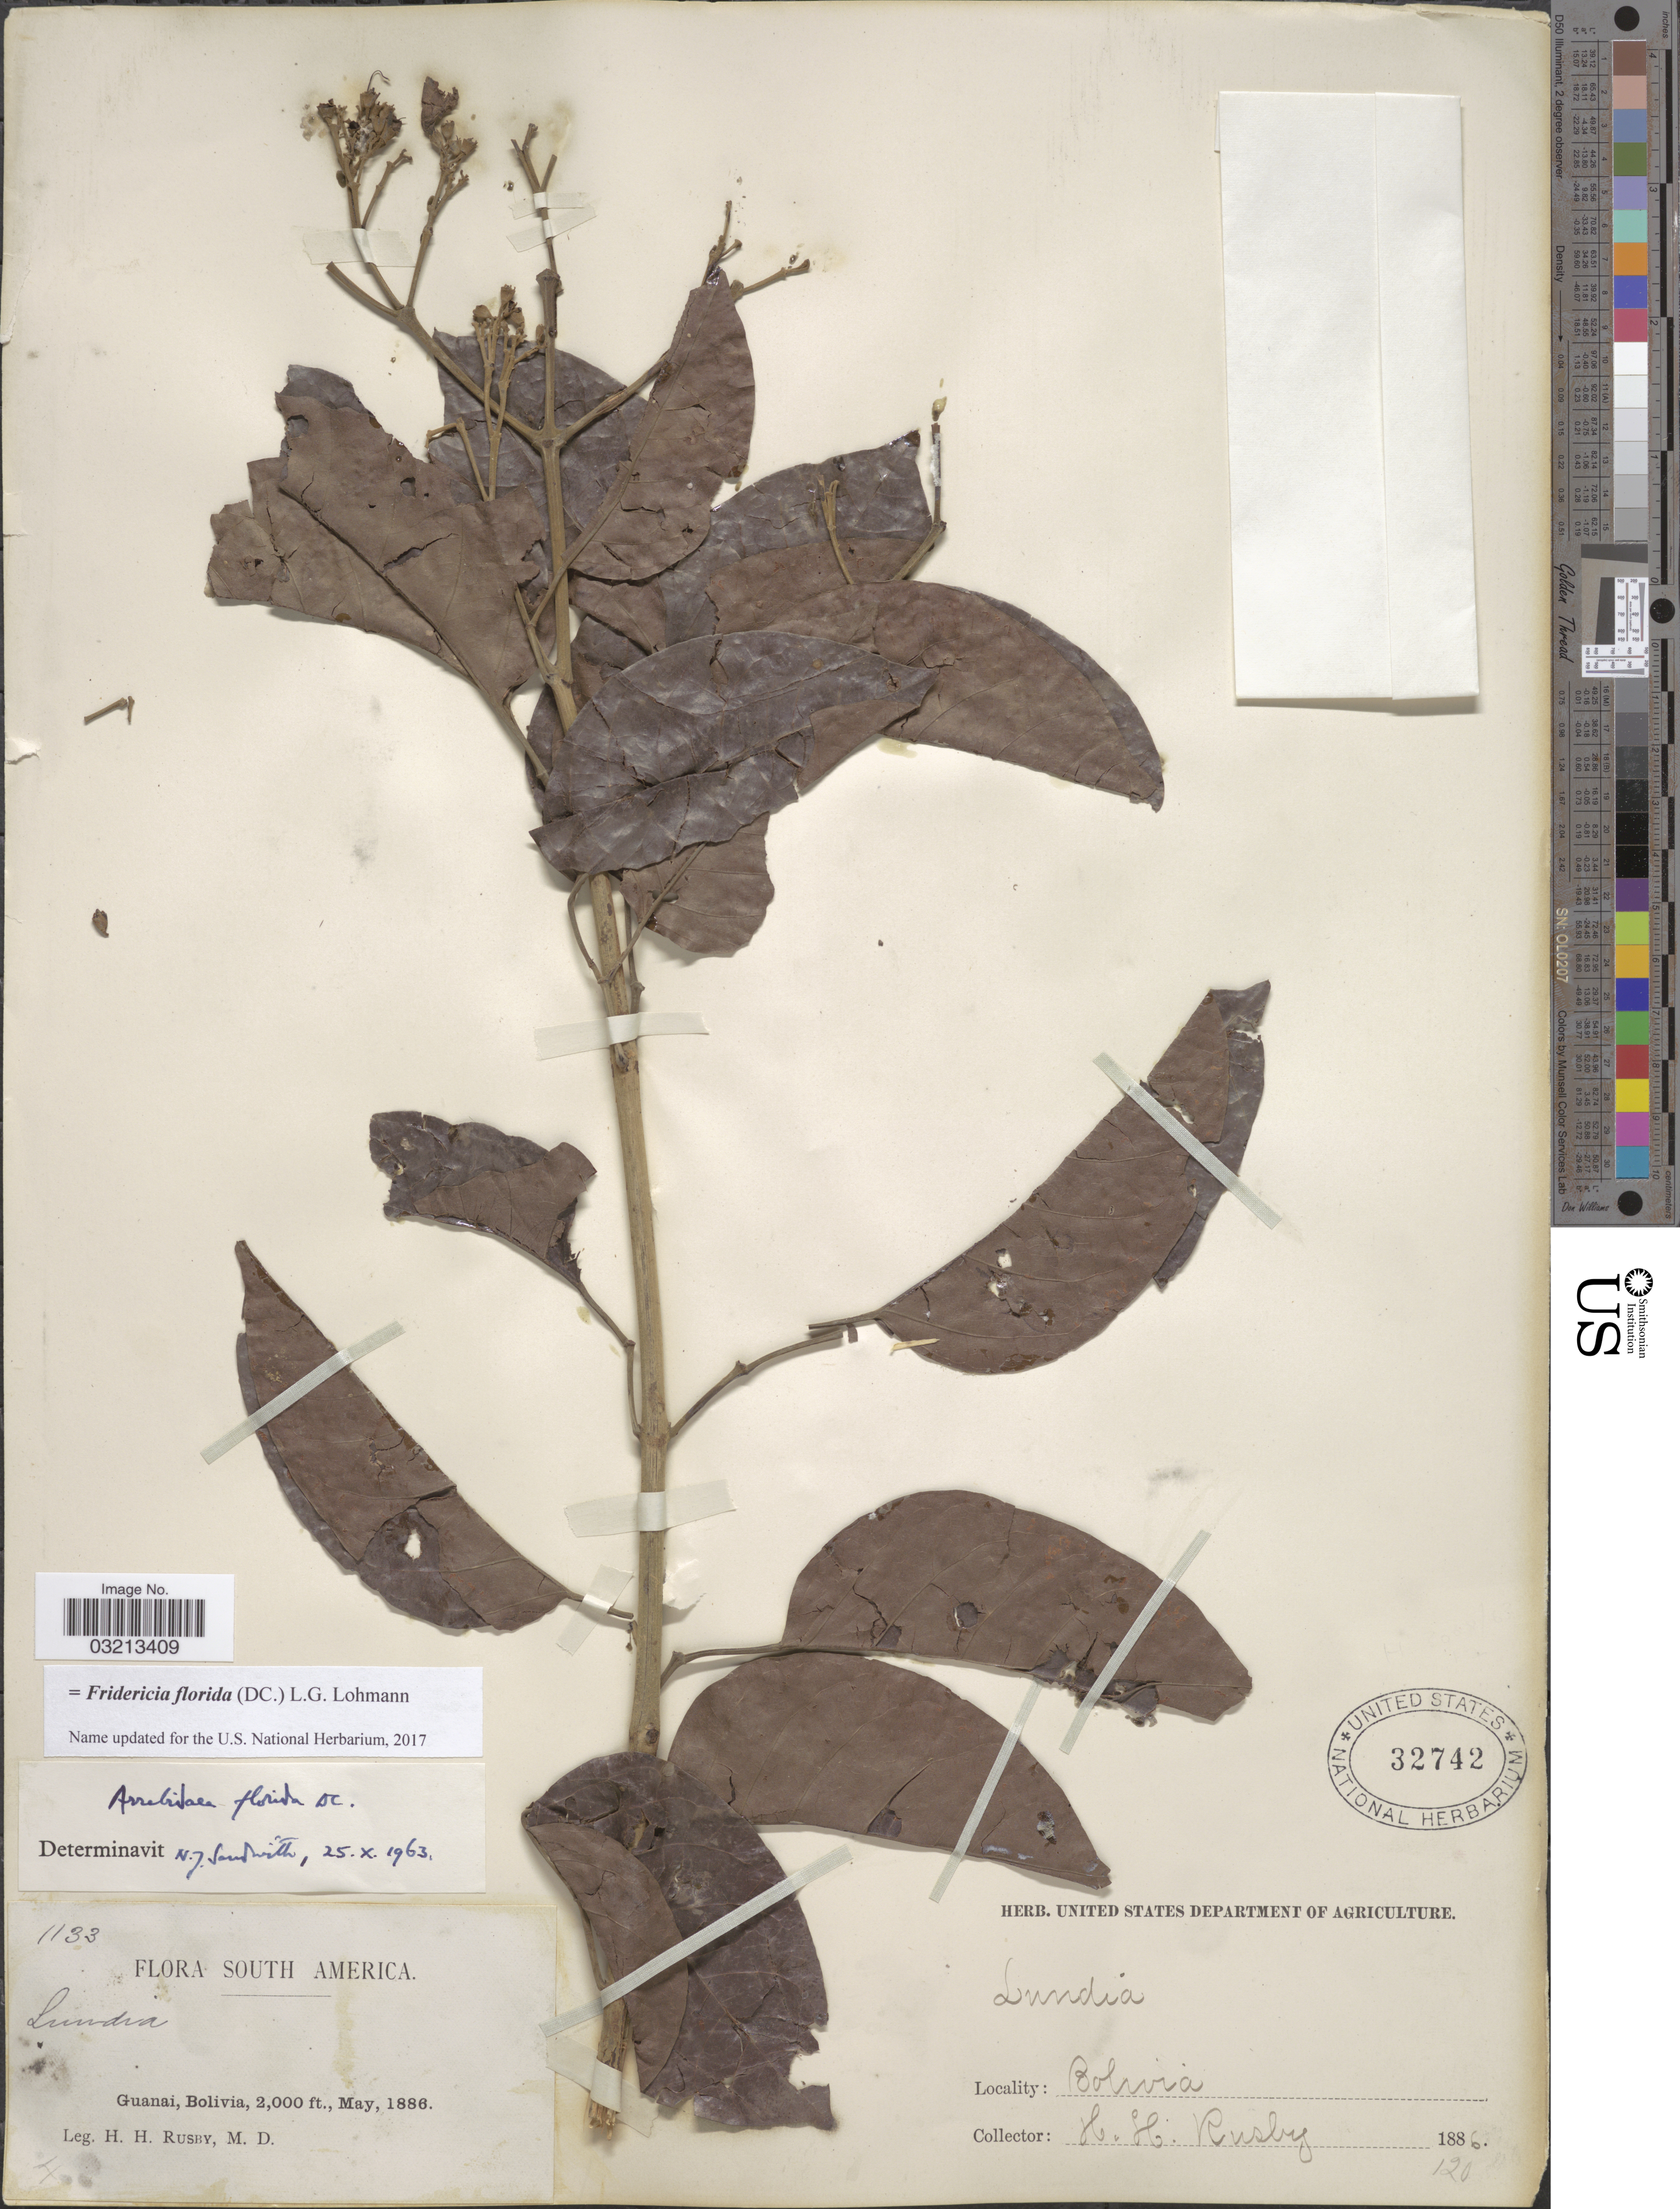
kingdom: Plantae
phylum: Tracheophyta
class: Magnoliopsida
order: Lamiales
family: Bignoniaceae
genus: Fridericia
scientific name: Fridericia florida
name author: (DC.) L.G. Lohmann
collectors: H. H. Rusby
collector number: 1133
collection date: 1886-05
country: Bolivia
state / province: La Páz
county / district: Larecaja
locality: Guanay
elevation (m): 610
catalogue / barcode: US 32742